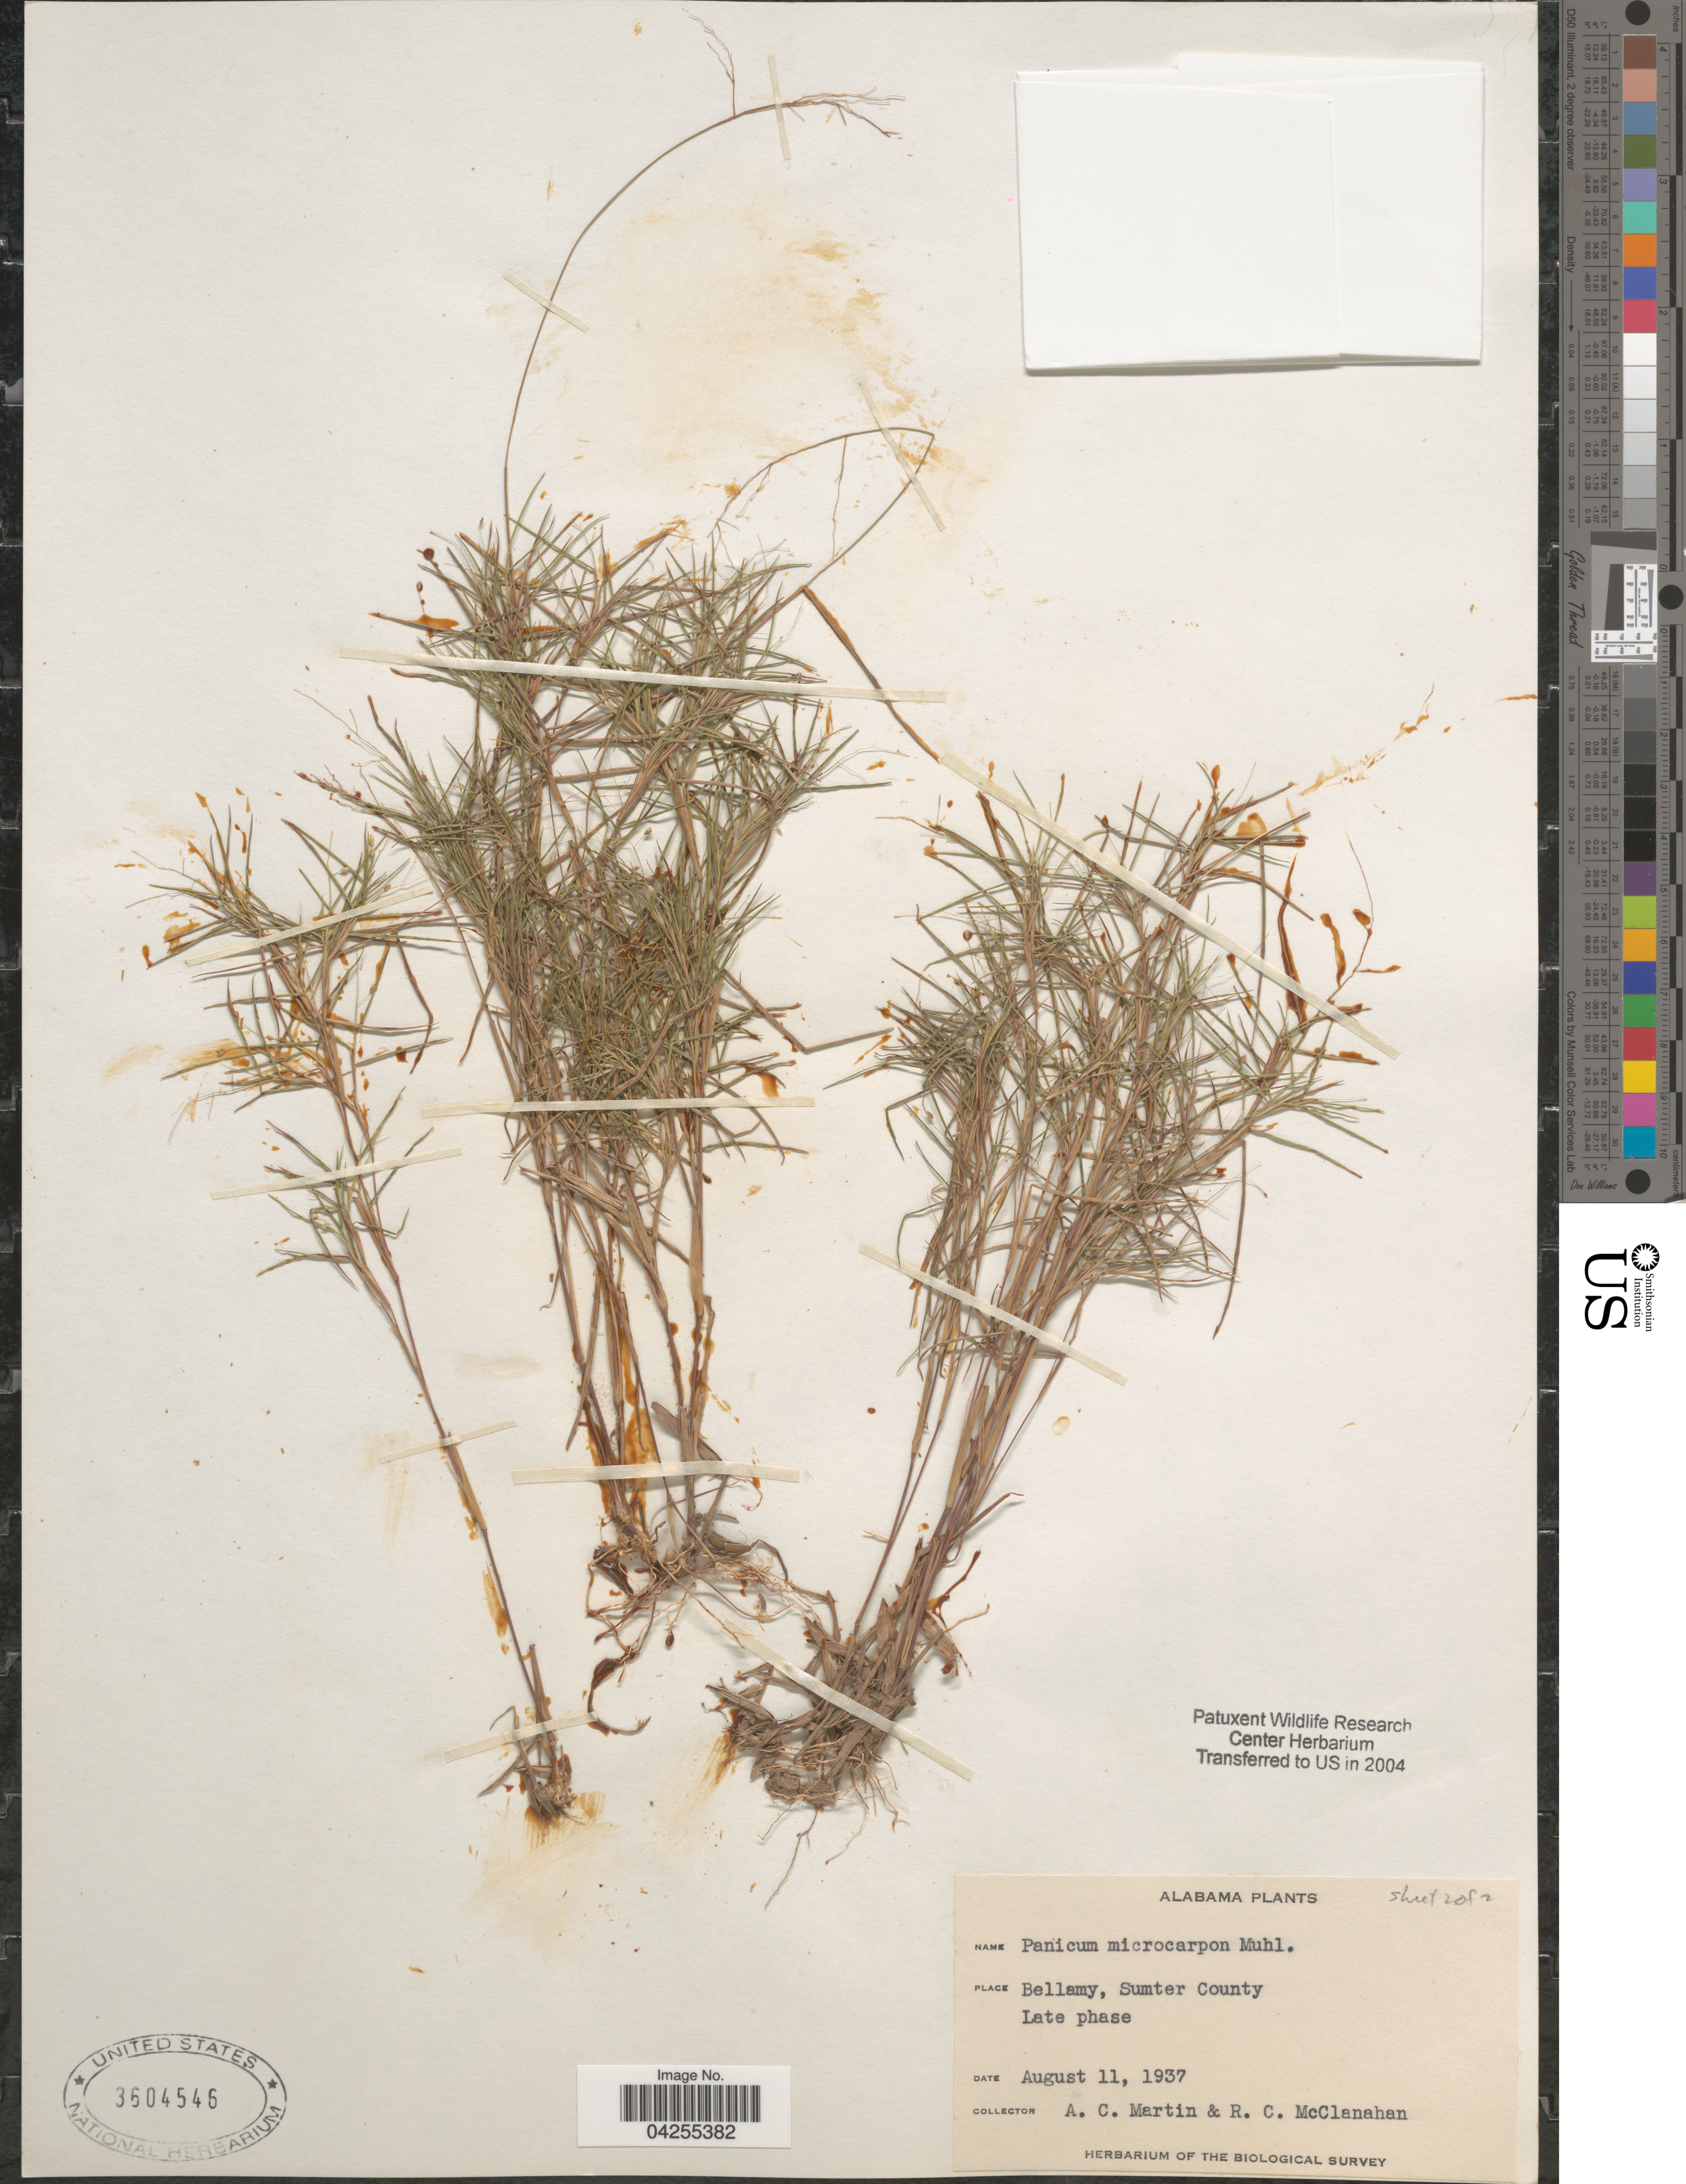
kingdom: Plantae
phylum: Tracheophyta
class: Liliopsida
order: Poales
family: Poaceae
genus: Dichanthelium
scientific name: Dichanthelium dichotomum var. dichotomum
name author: (L.) Gould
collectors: A. C. Martin & R. McClanahan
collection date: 1937-08-11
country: United States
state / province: Alabama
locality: Bellamy, Sumter County. Late phase. The Biological Survey.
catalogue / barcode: US 3604546